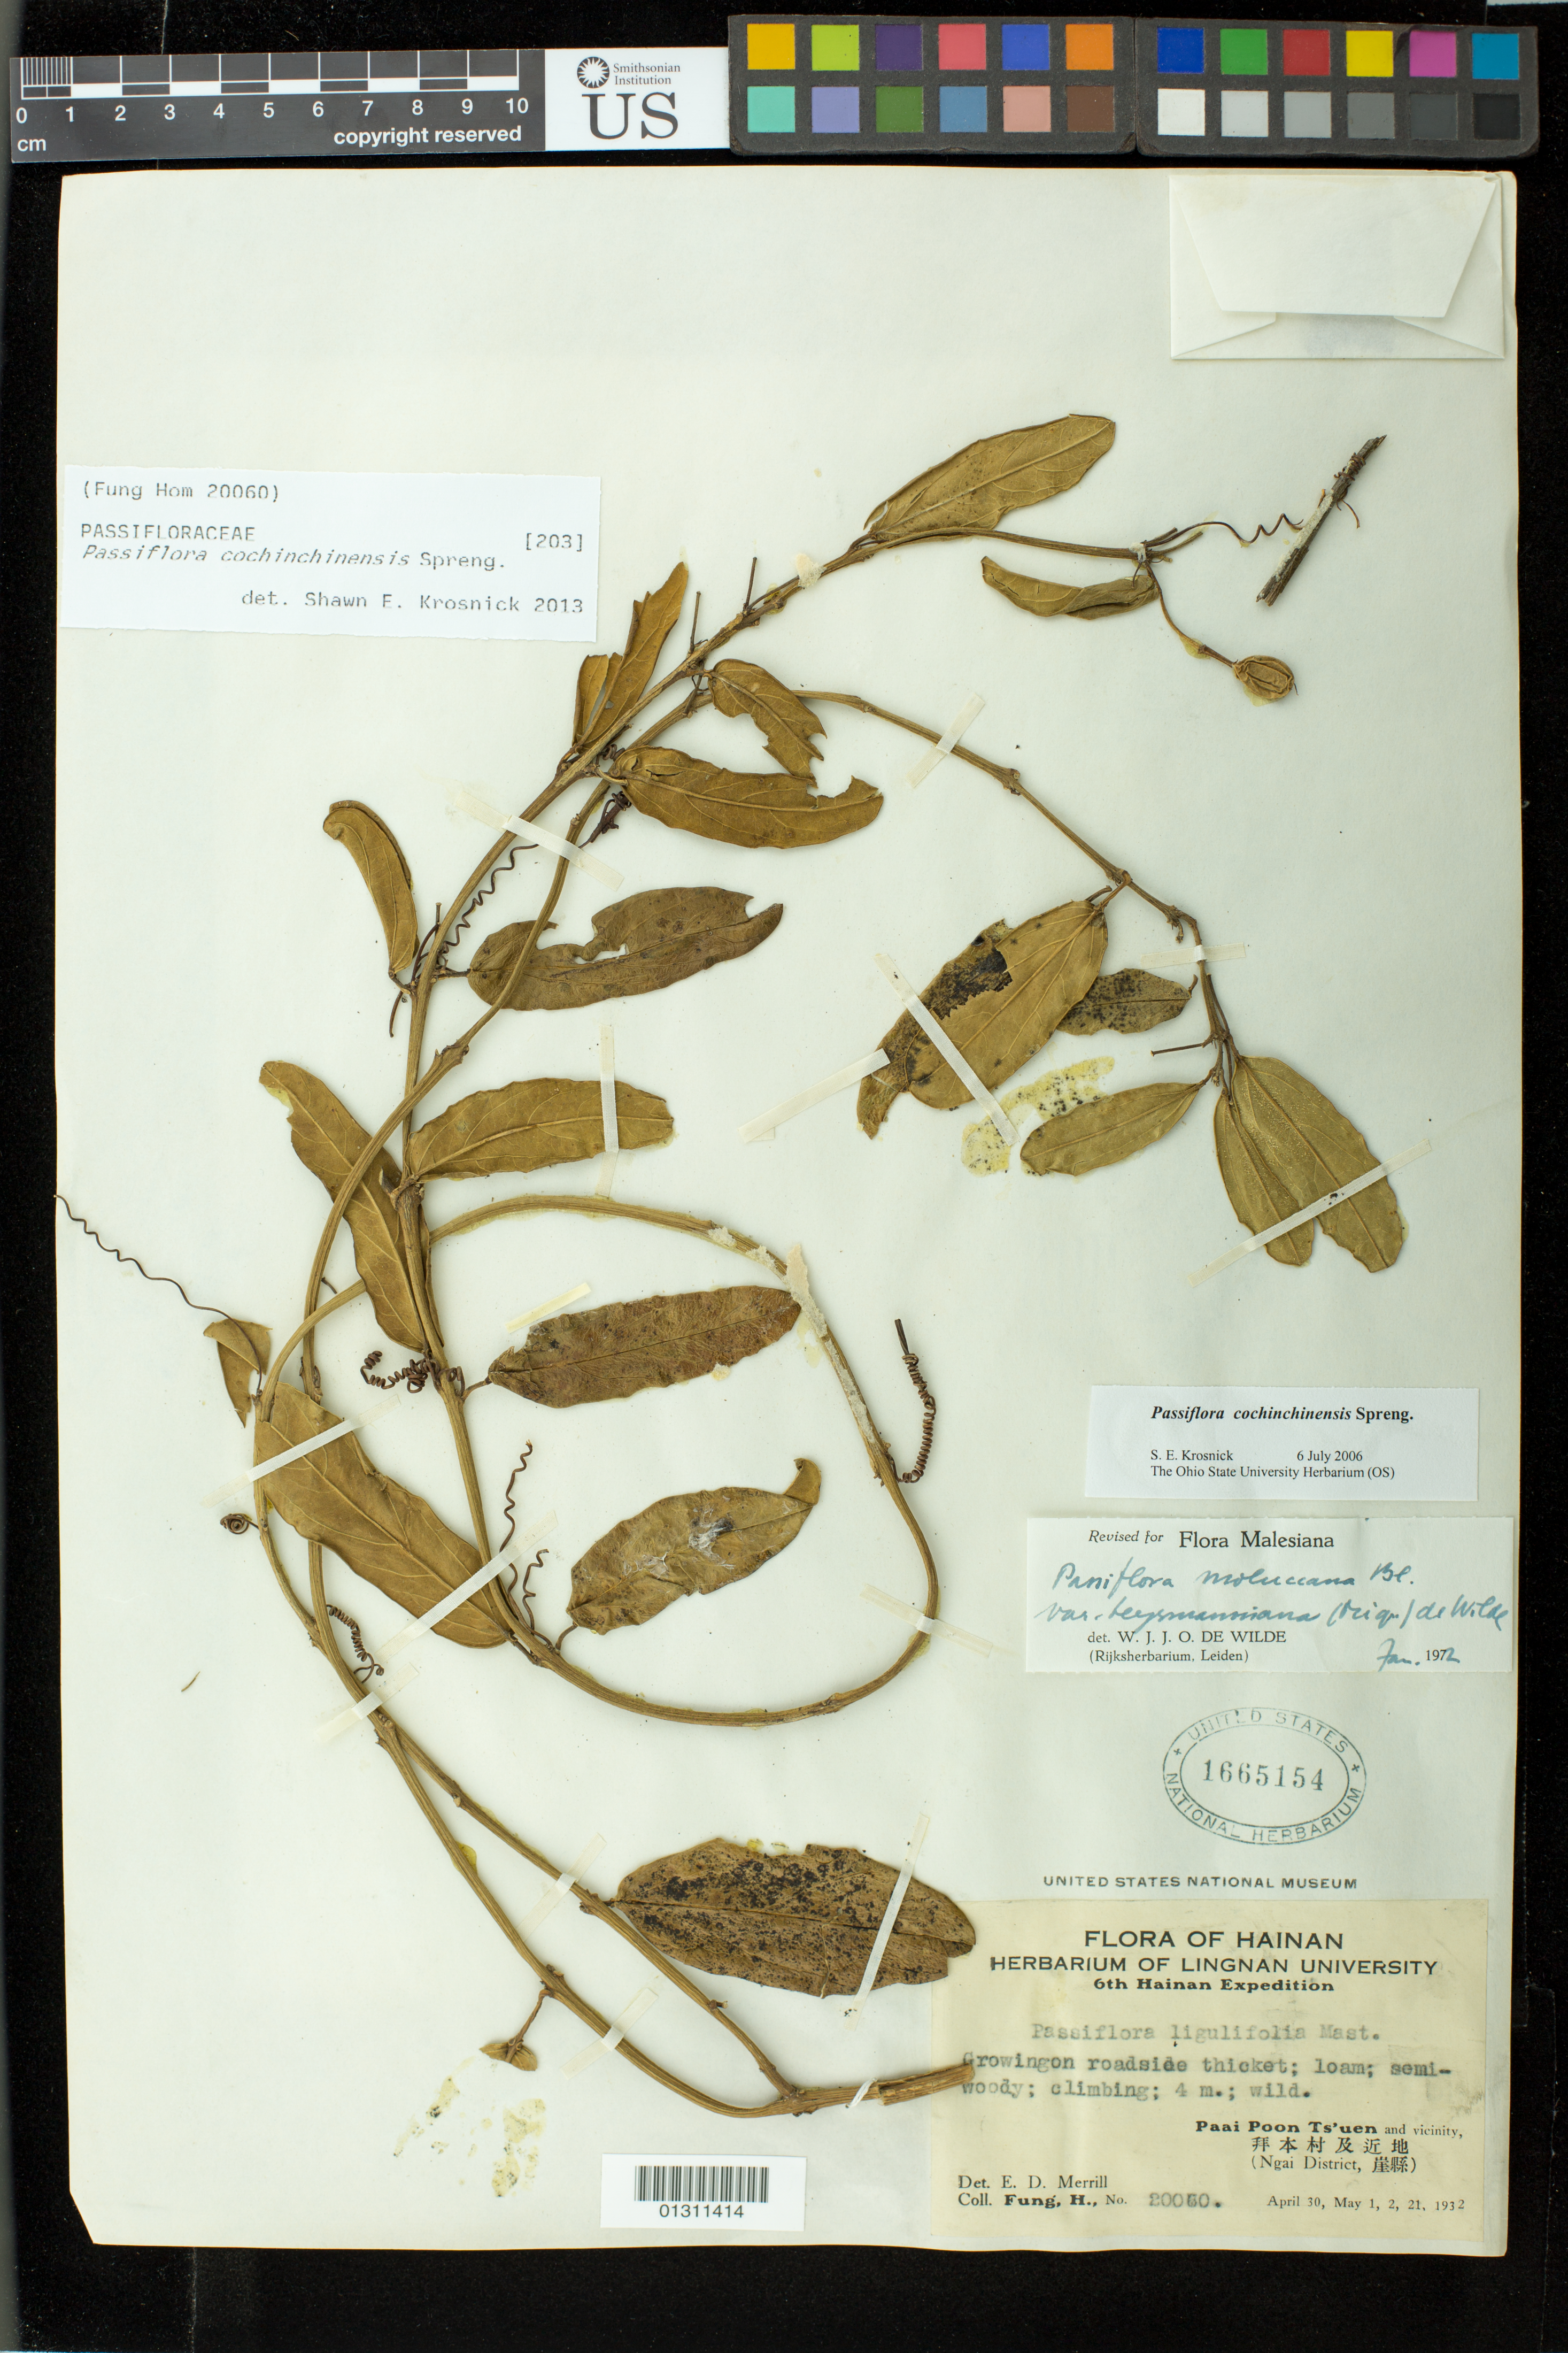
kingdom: Plantae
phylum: Tracheophyta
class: Magnoliopsida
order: Malpighiales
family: Passifloraceae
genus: Passiflora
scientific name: Passiflora cochinchinensis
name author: Spreng.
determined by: Krosnick, S. E., (OS), Ohio State University Herbarium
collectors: H. Fung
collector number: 20050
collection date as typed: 30 Apr-1,2,21 May 1932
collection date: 1932-04-30/1932-05-21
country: China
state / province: Hainan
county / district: Ngai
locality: Paai Poon Ts'uen and vicinity.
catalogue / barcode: US 1665154